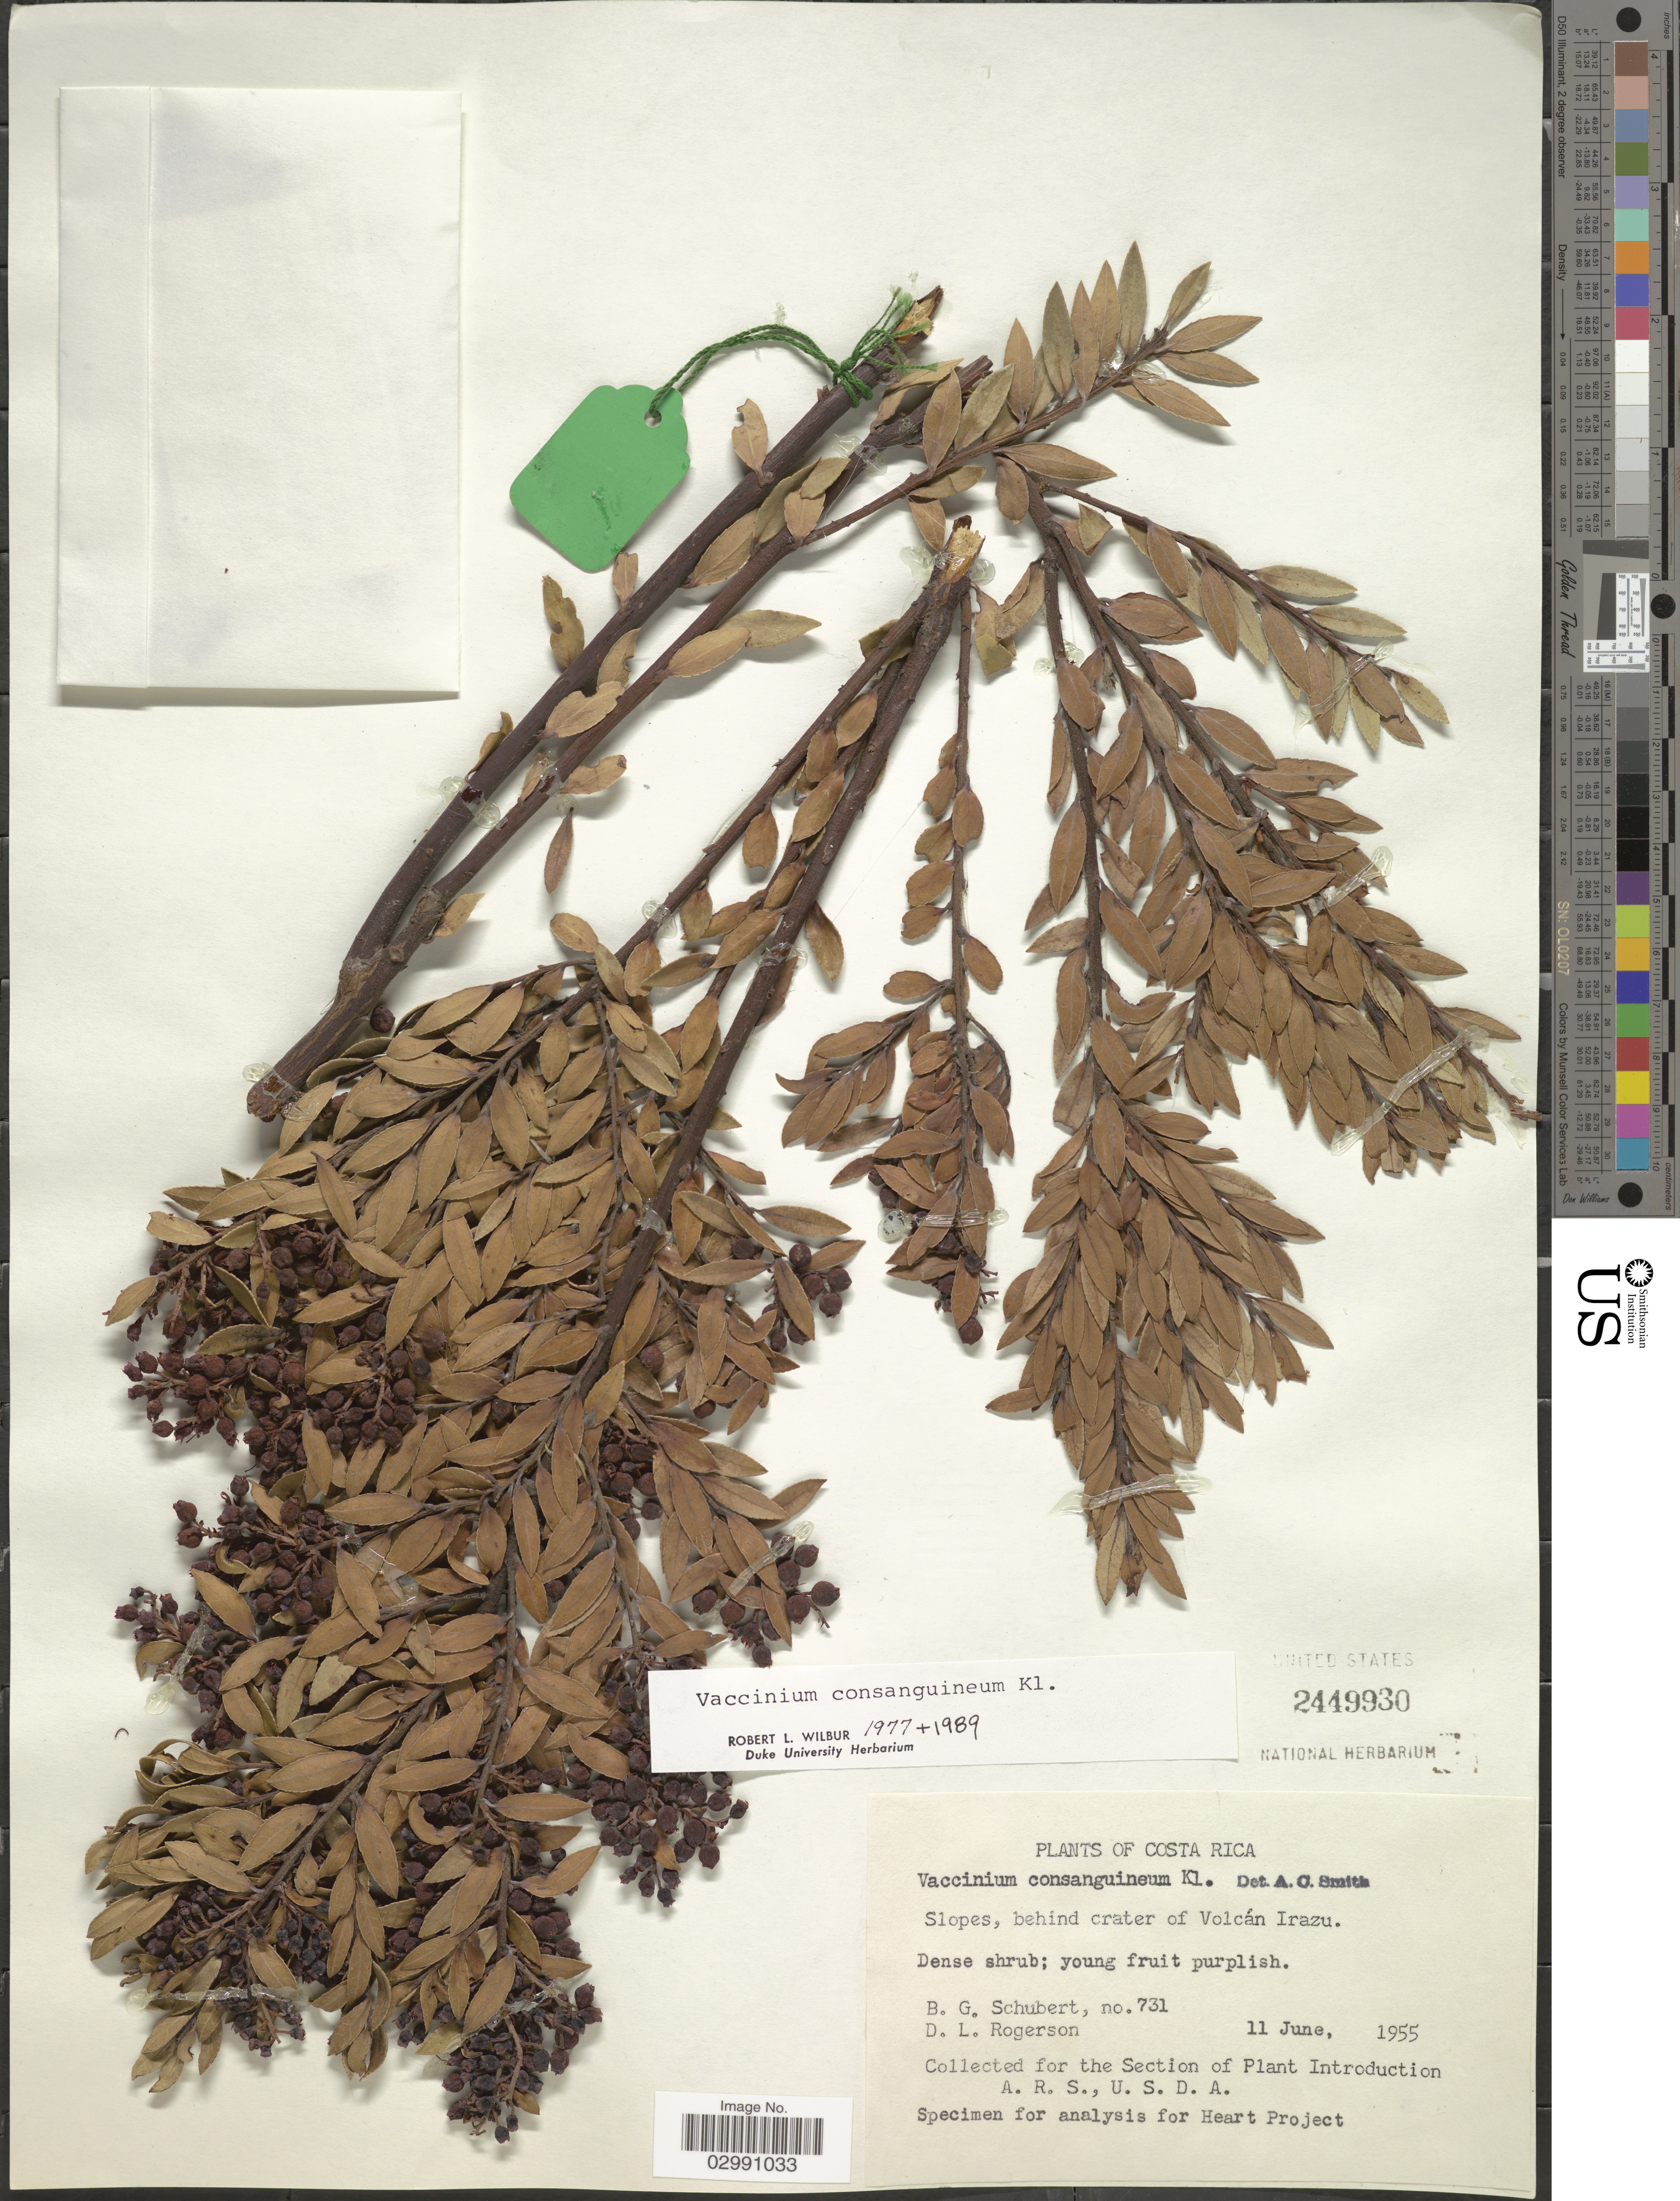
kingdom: Plantae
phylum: Tracheophyta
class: Magnoliopsida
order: Ericales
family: Ericaceae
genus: Vaccinium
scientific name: Vaccinium consanguineum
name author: Klotzsch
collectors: B. Schubert & D. Rogerson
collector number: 731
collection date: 1955-06-11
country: Costa Rica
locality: Slopes, behind crater of Volcán Irazu.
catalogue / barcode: US 2449930